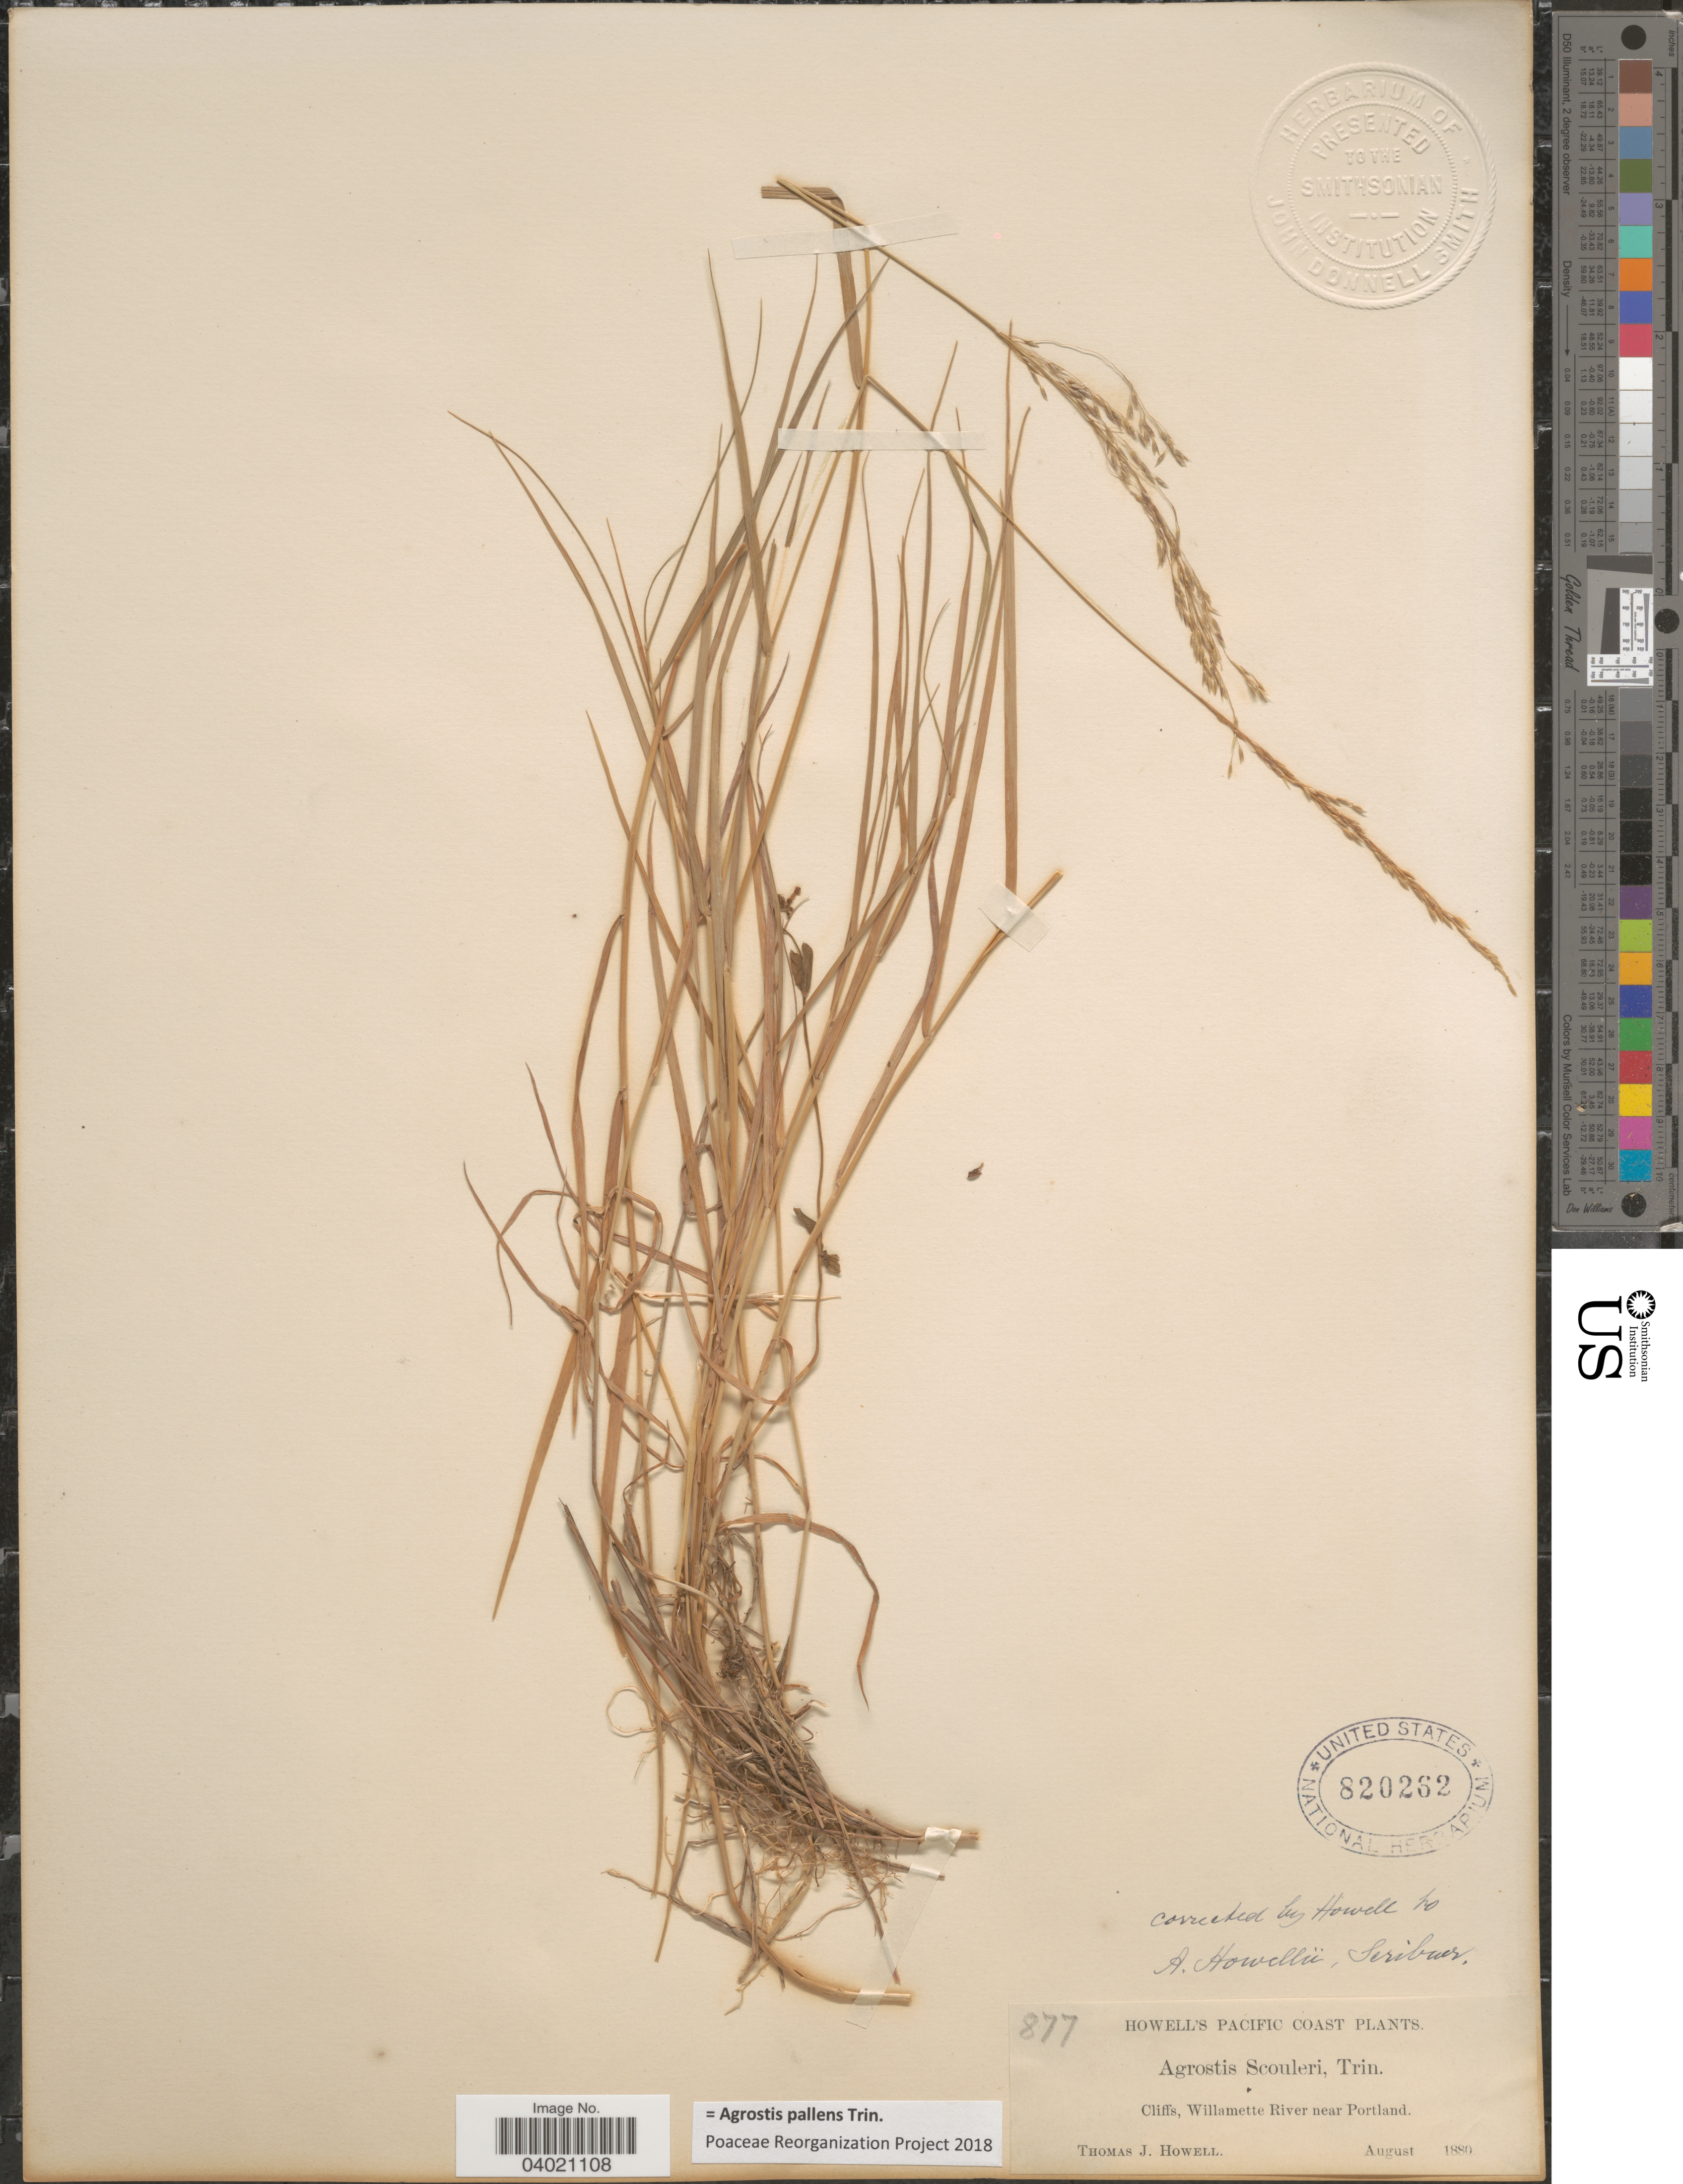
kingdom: Plantae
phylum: Tracheophyta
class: Liliopsida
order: Poales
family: Poaceae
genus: Agrostis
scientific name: Agrostis pallens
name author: Trin.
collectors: T. J. Howell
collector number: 877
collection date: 1880-08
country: United States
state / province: Oregon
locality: Pacific Coast. Cliffs, Willamette River near Portland.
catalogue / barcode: US 820262